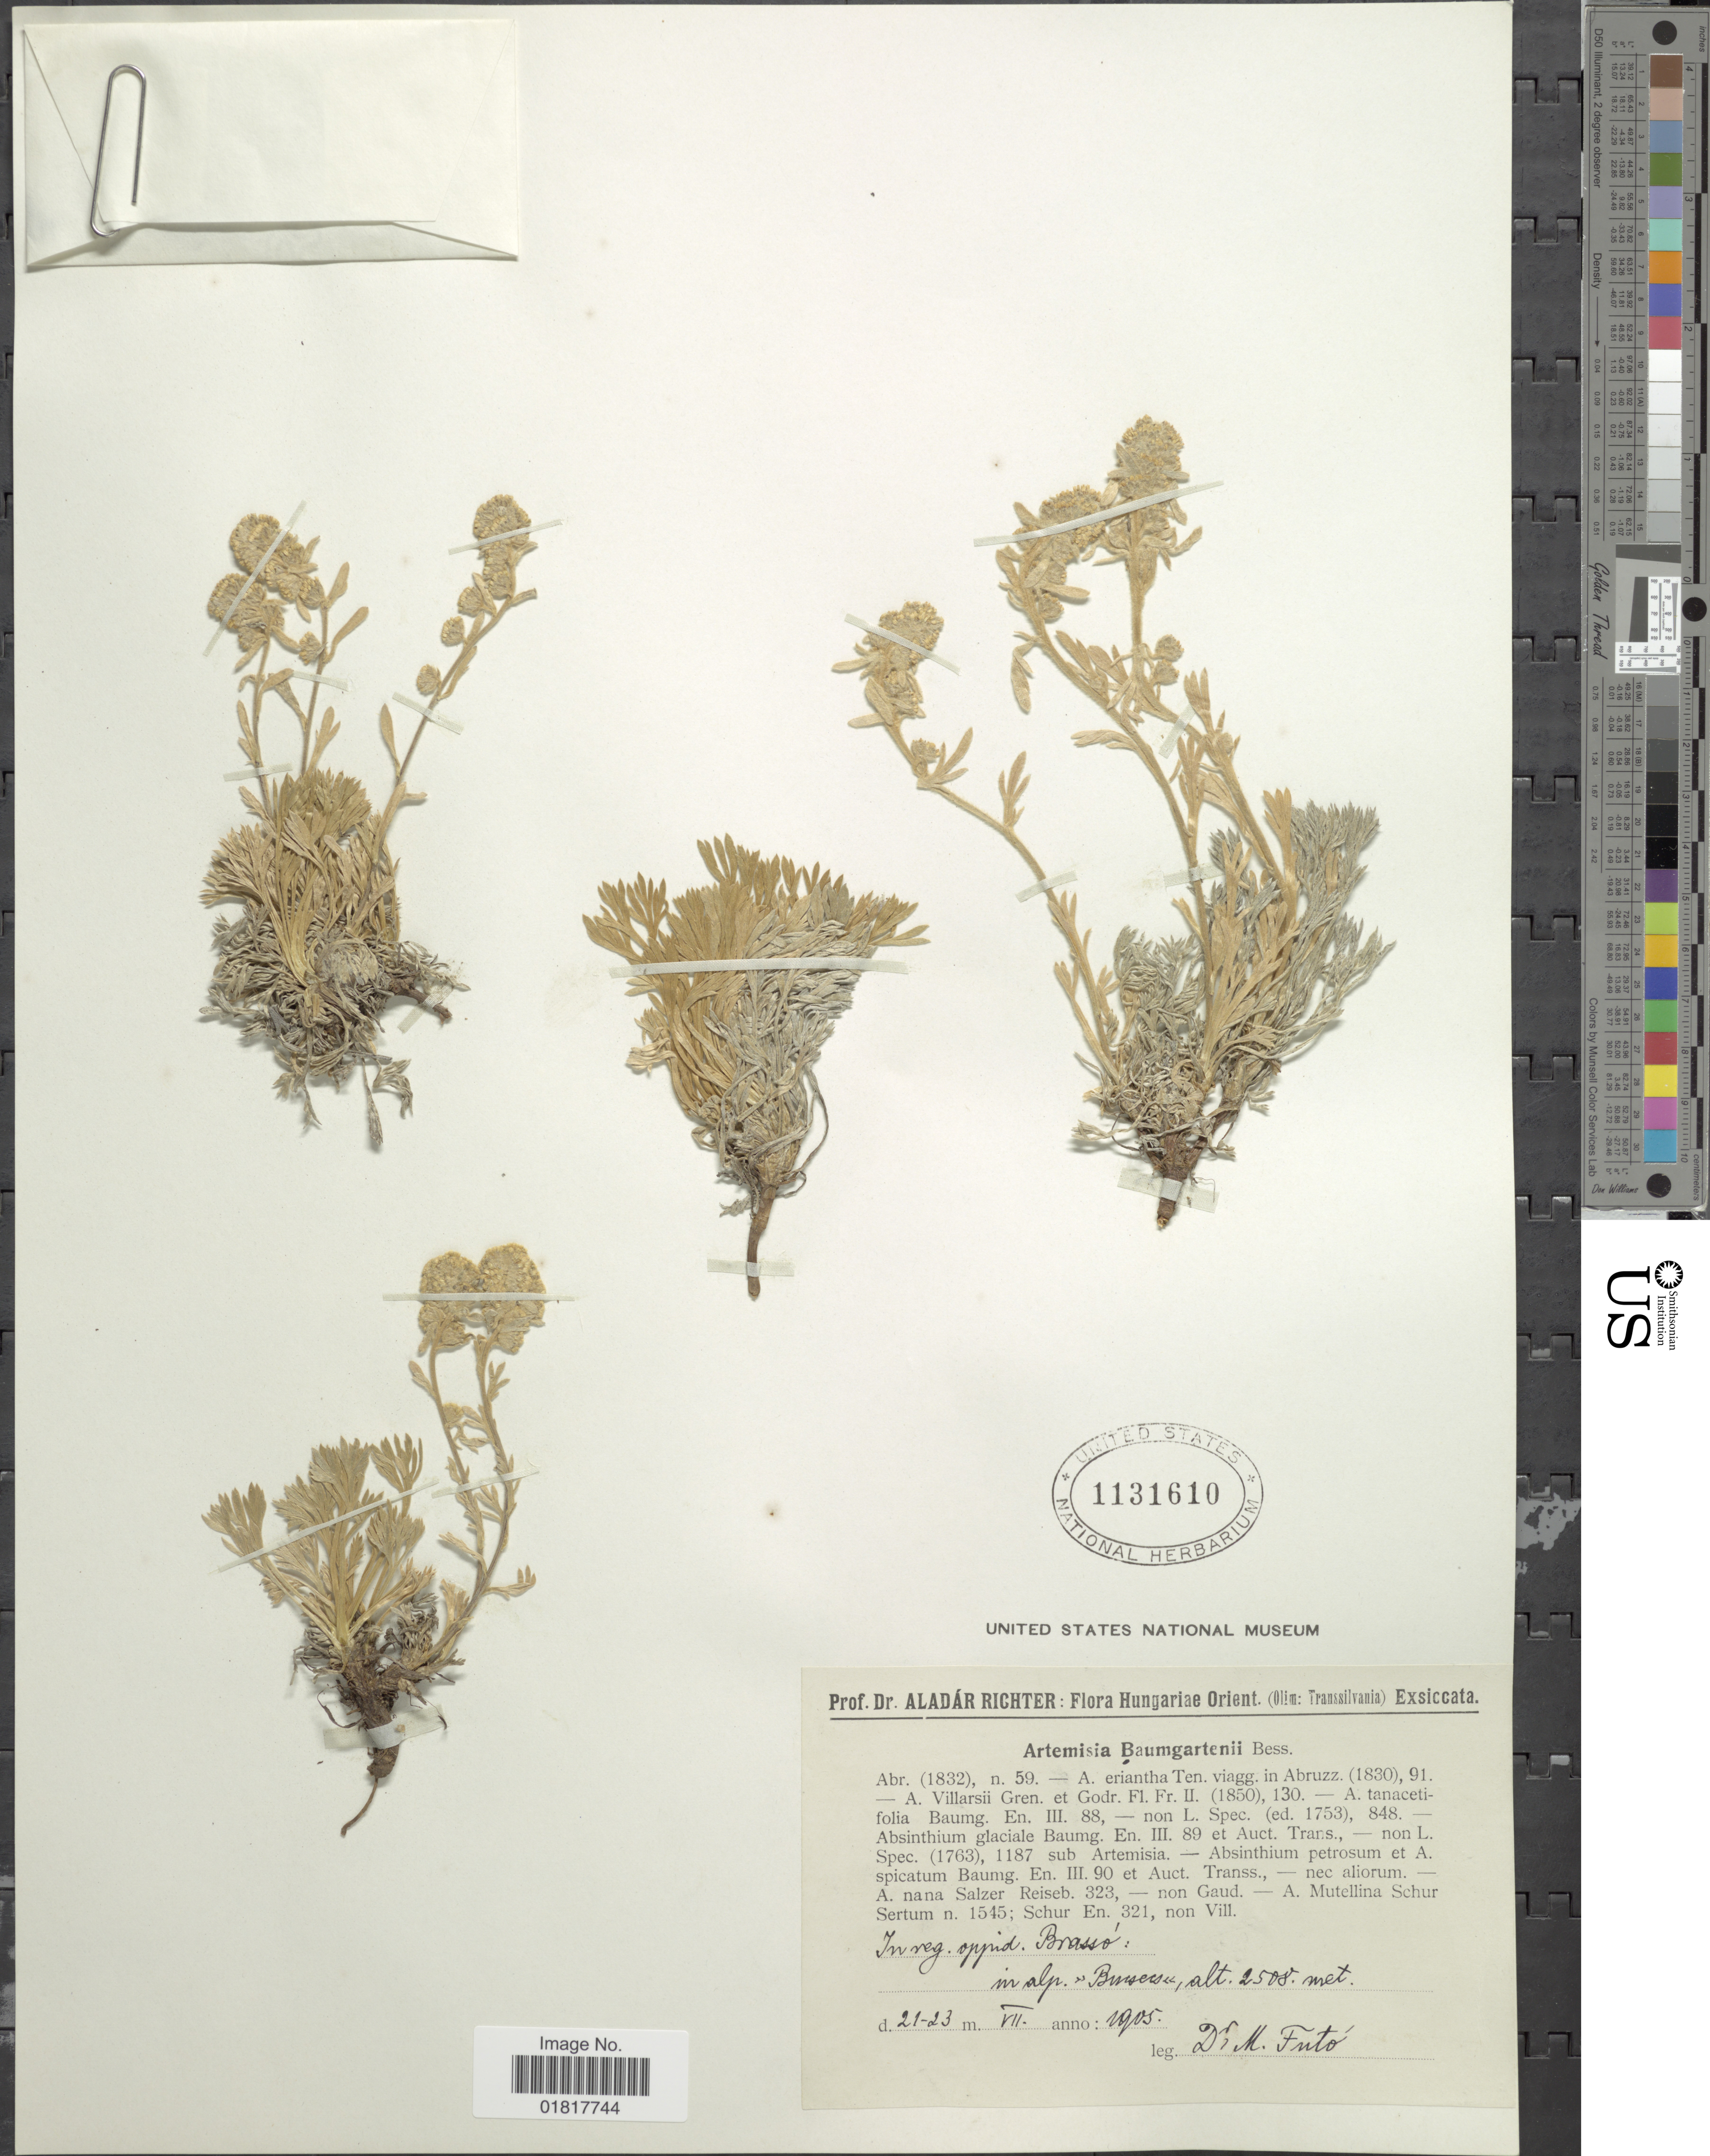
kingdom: Plantae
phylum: Tracheophyta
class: Magnoliopsida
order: Asterales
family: Asteraceae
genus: Artemisia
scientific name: Artemisia baumgarteni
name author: Besser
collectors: D. Futó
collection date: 1905-07-21/1905-07-23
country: Hungary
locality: In reg oppid Brassó, in alp, Buissers [interpreted]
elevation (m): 2500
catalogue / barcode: US 1131610